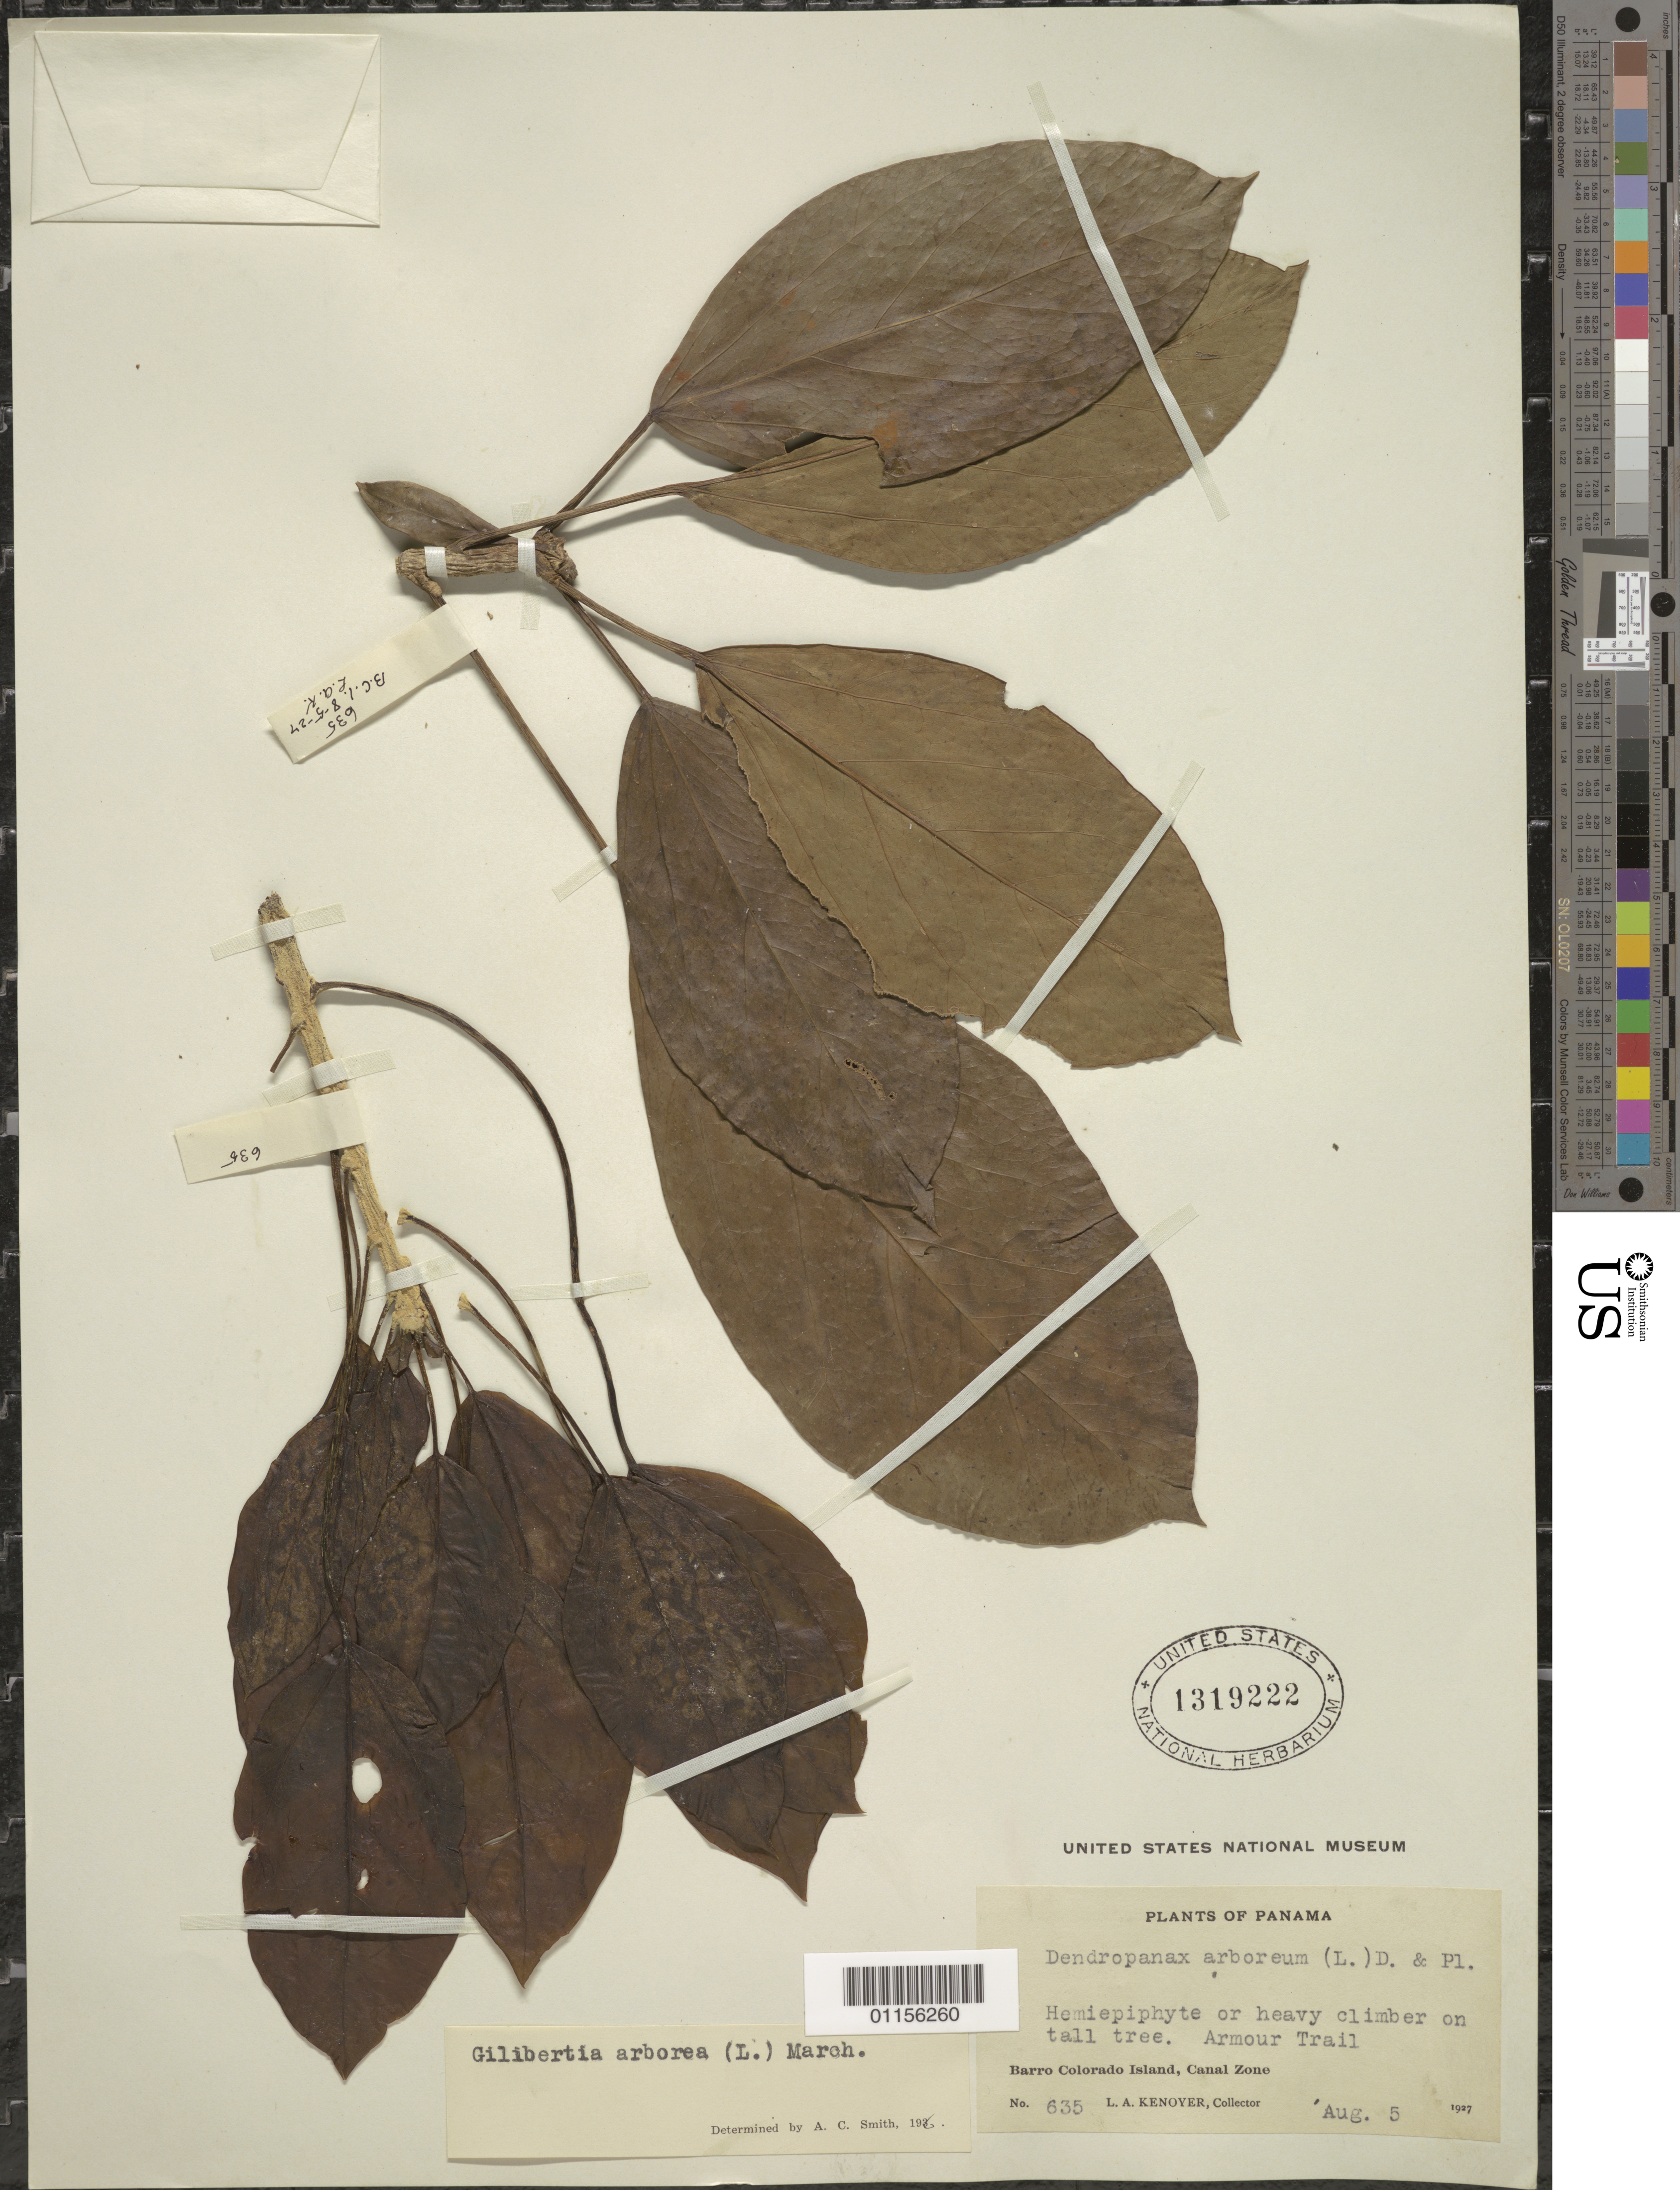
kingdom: Plantae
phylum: Tracheophyta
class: Magnoliopsida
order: Apiales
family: Araliaceae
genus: Dendropanax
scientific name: Dendropanax arboreus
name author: (L.) Decne. & Planch.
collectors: L. A. Kenoyer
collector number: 635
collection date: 1927-08-05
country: Panama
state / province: Panamá Oeste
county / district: Canal Zone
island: Barro Colorado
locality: Barro Colorado Island, Armour Trail.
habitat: Hemiepiphyte or heavy climber on tall tree.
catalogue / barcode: US 1319222